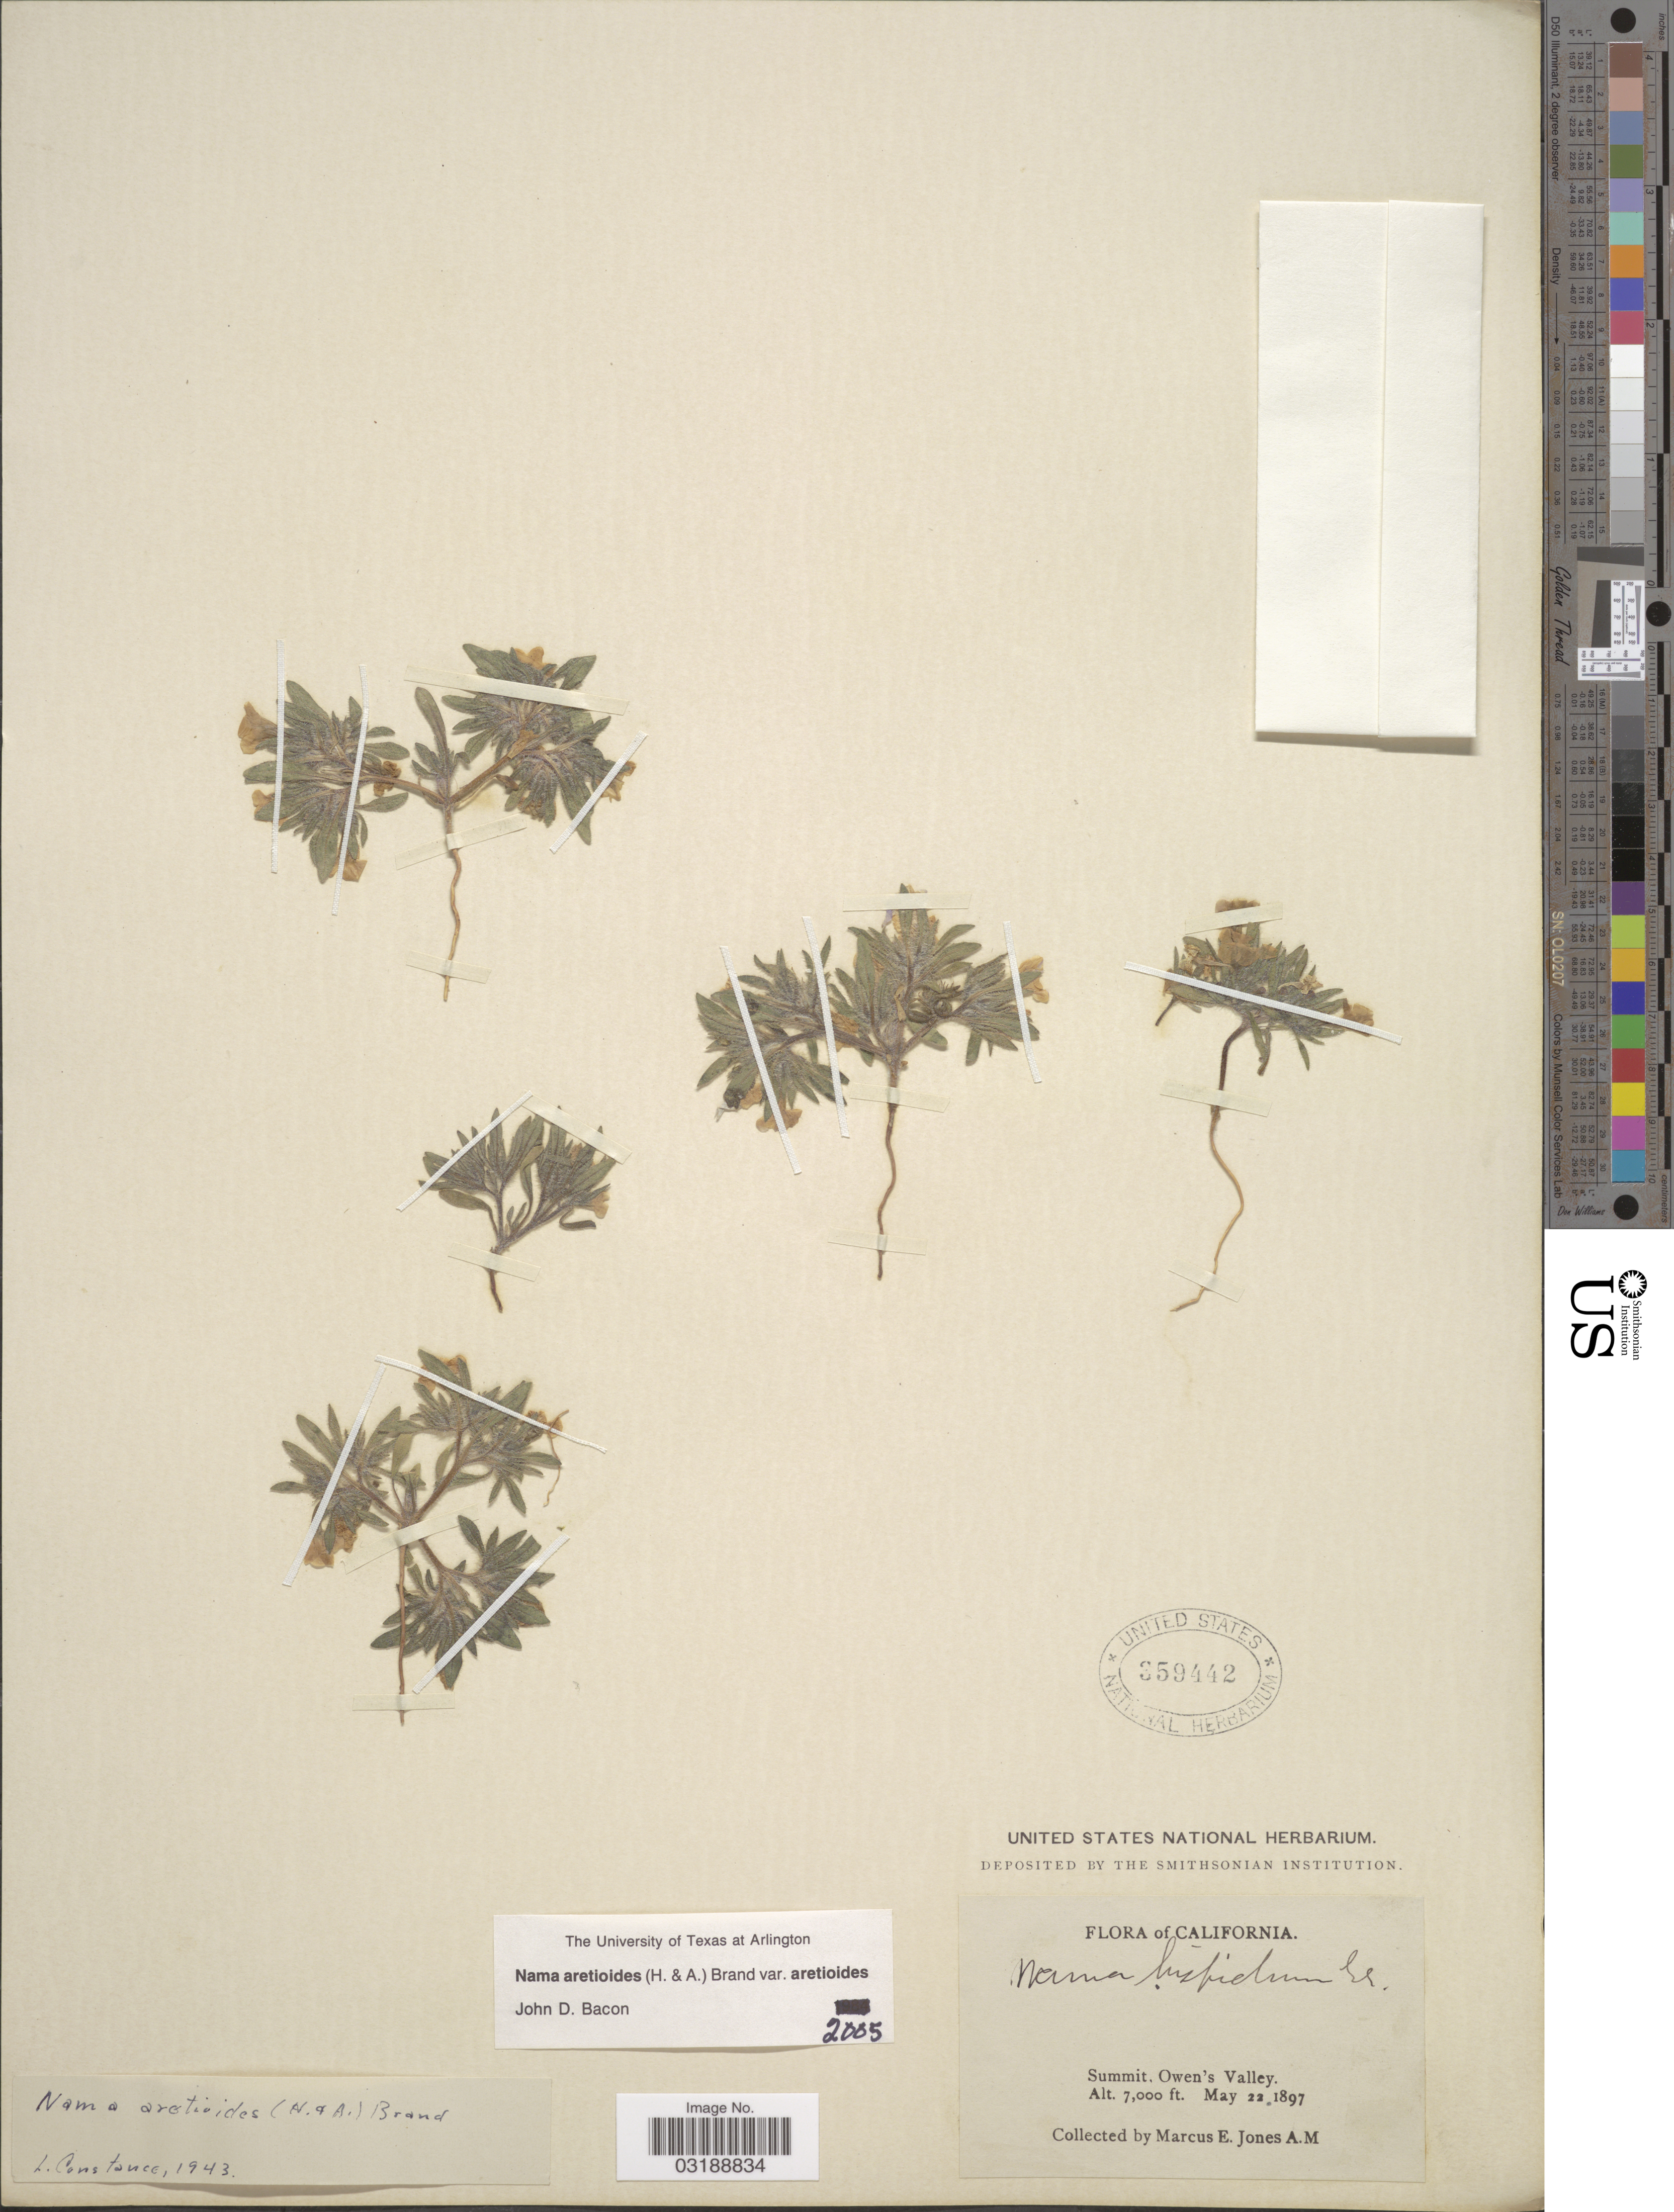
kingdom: Plantae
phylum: Tracheophyta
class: Magnoliopsida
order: Boraginales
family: Namaceae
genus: Nama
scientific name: Nama aretioides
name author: (Hook. & Arn.) Brand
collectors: M. E. Jones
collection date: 1897-05-22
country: United States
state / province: California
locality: Summit. Owen's Valley.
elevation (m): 2134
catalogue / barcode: US 359442